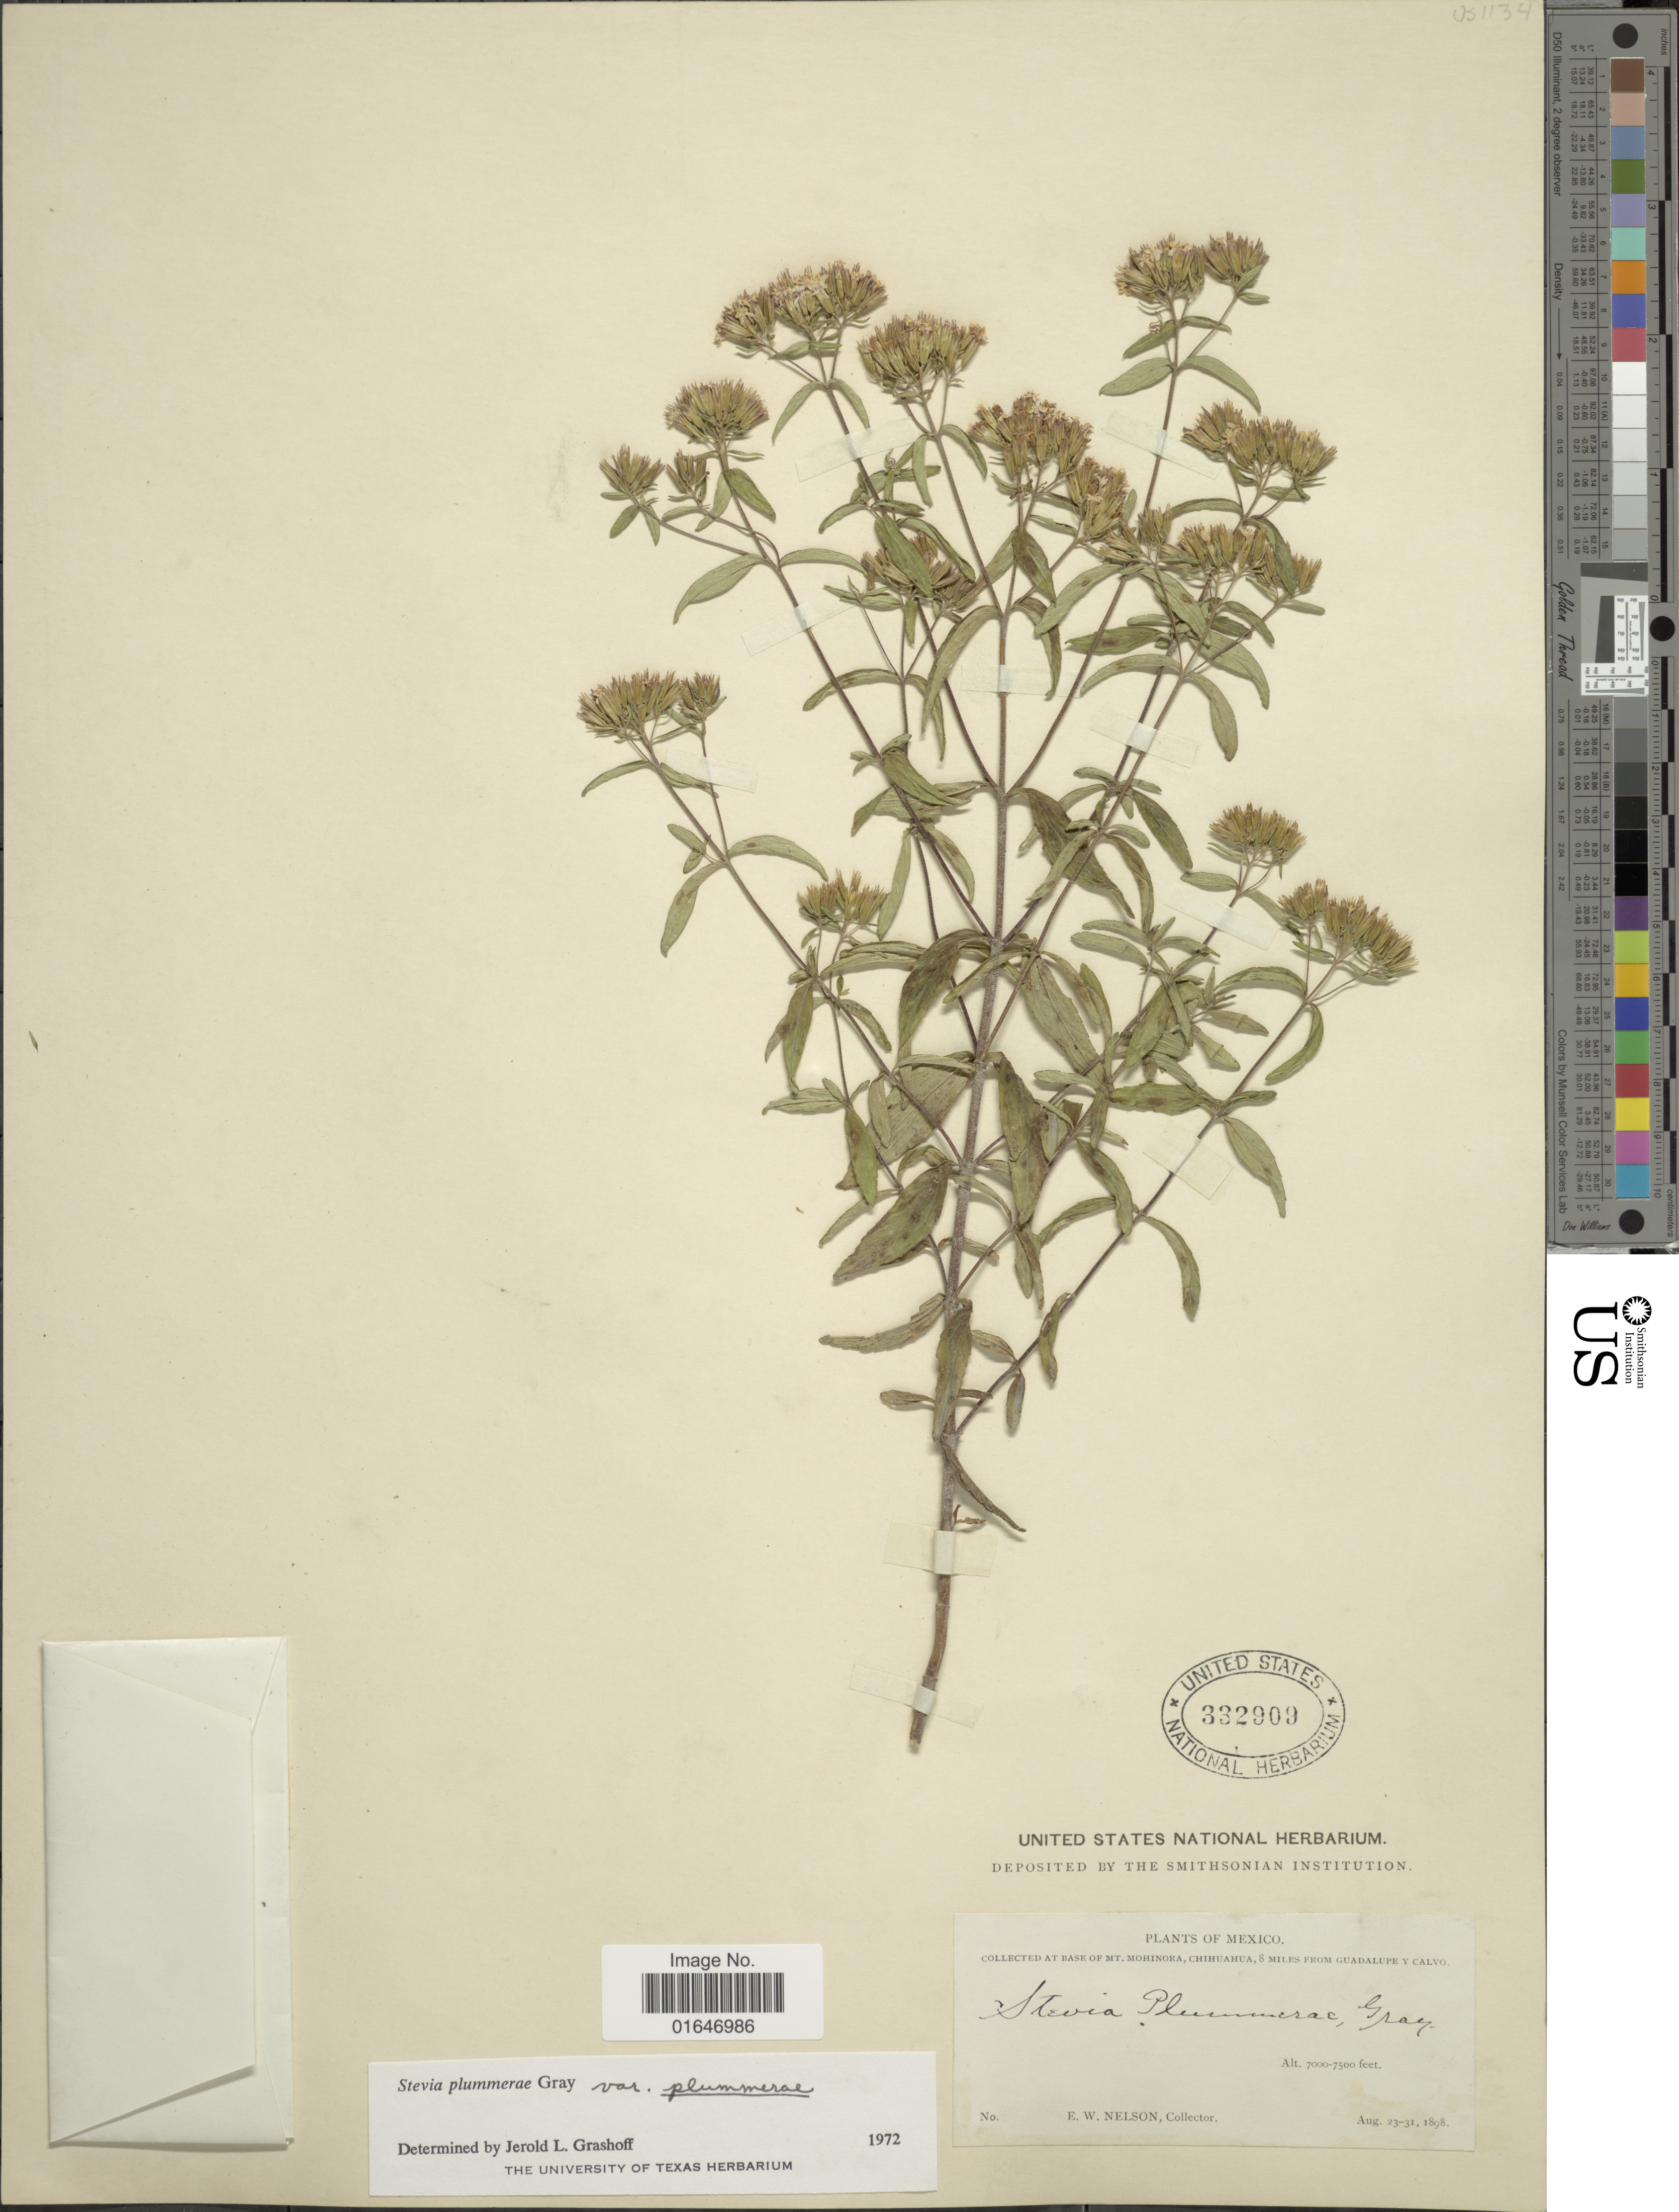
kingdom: Plantae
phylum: Tracheophyta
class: Magnoliopsida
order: Asterales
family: Asteraceae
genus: Stevia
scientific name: Stevia plummerae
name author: A. Gray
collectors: E. W. Nelson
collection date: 1898-08-23/1898-08-31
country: Mexico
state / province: Chihuahua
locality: At base of Mt. Mohinora, 8 miles from Guadalupe y Calvo.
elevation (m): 2134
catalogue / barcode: US 332909